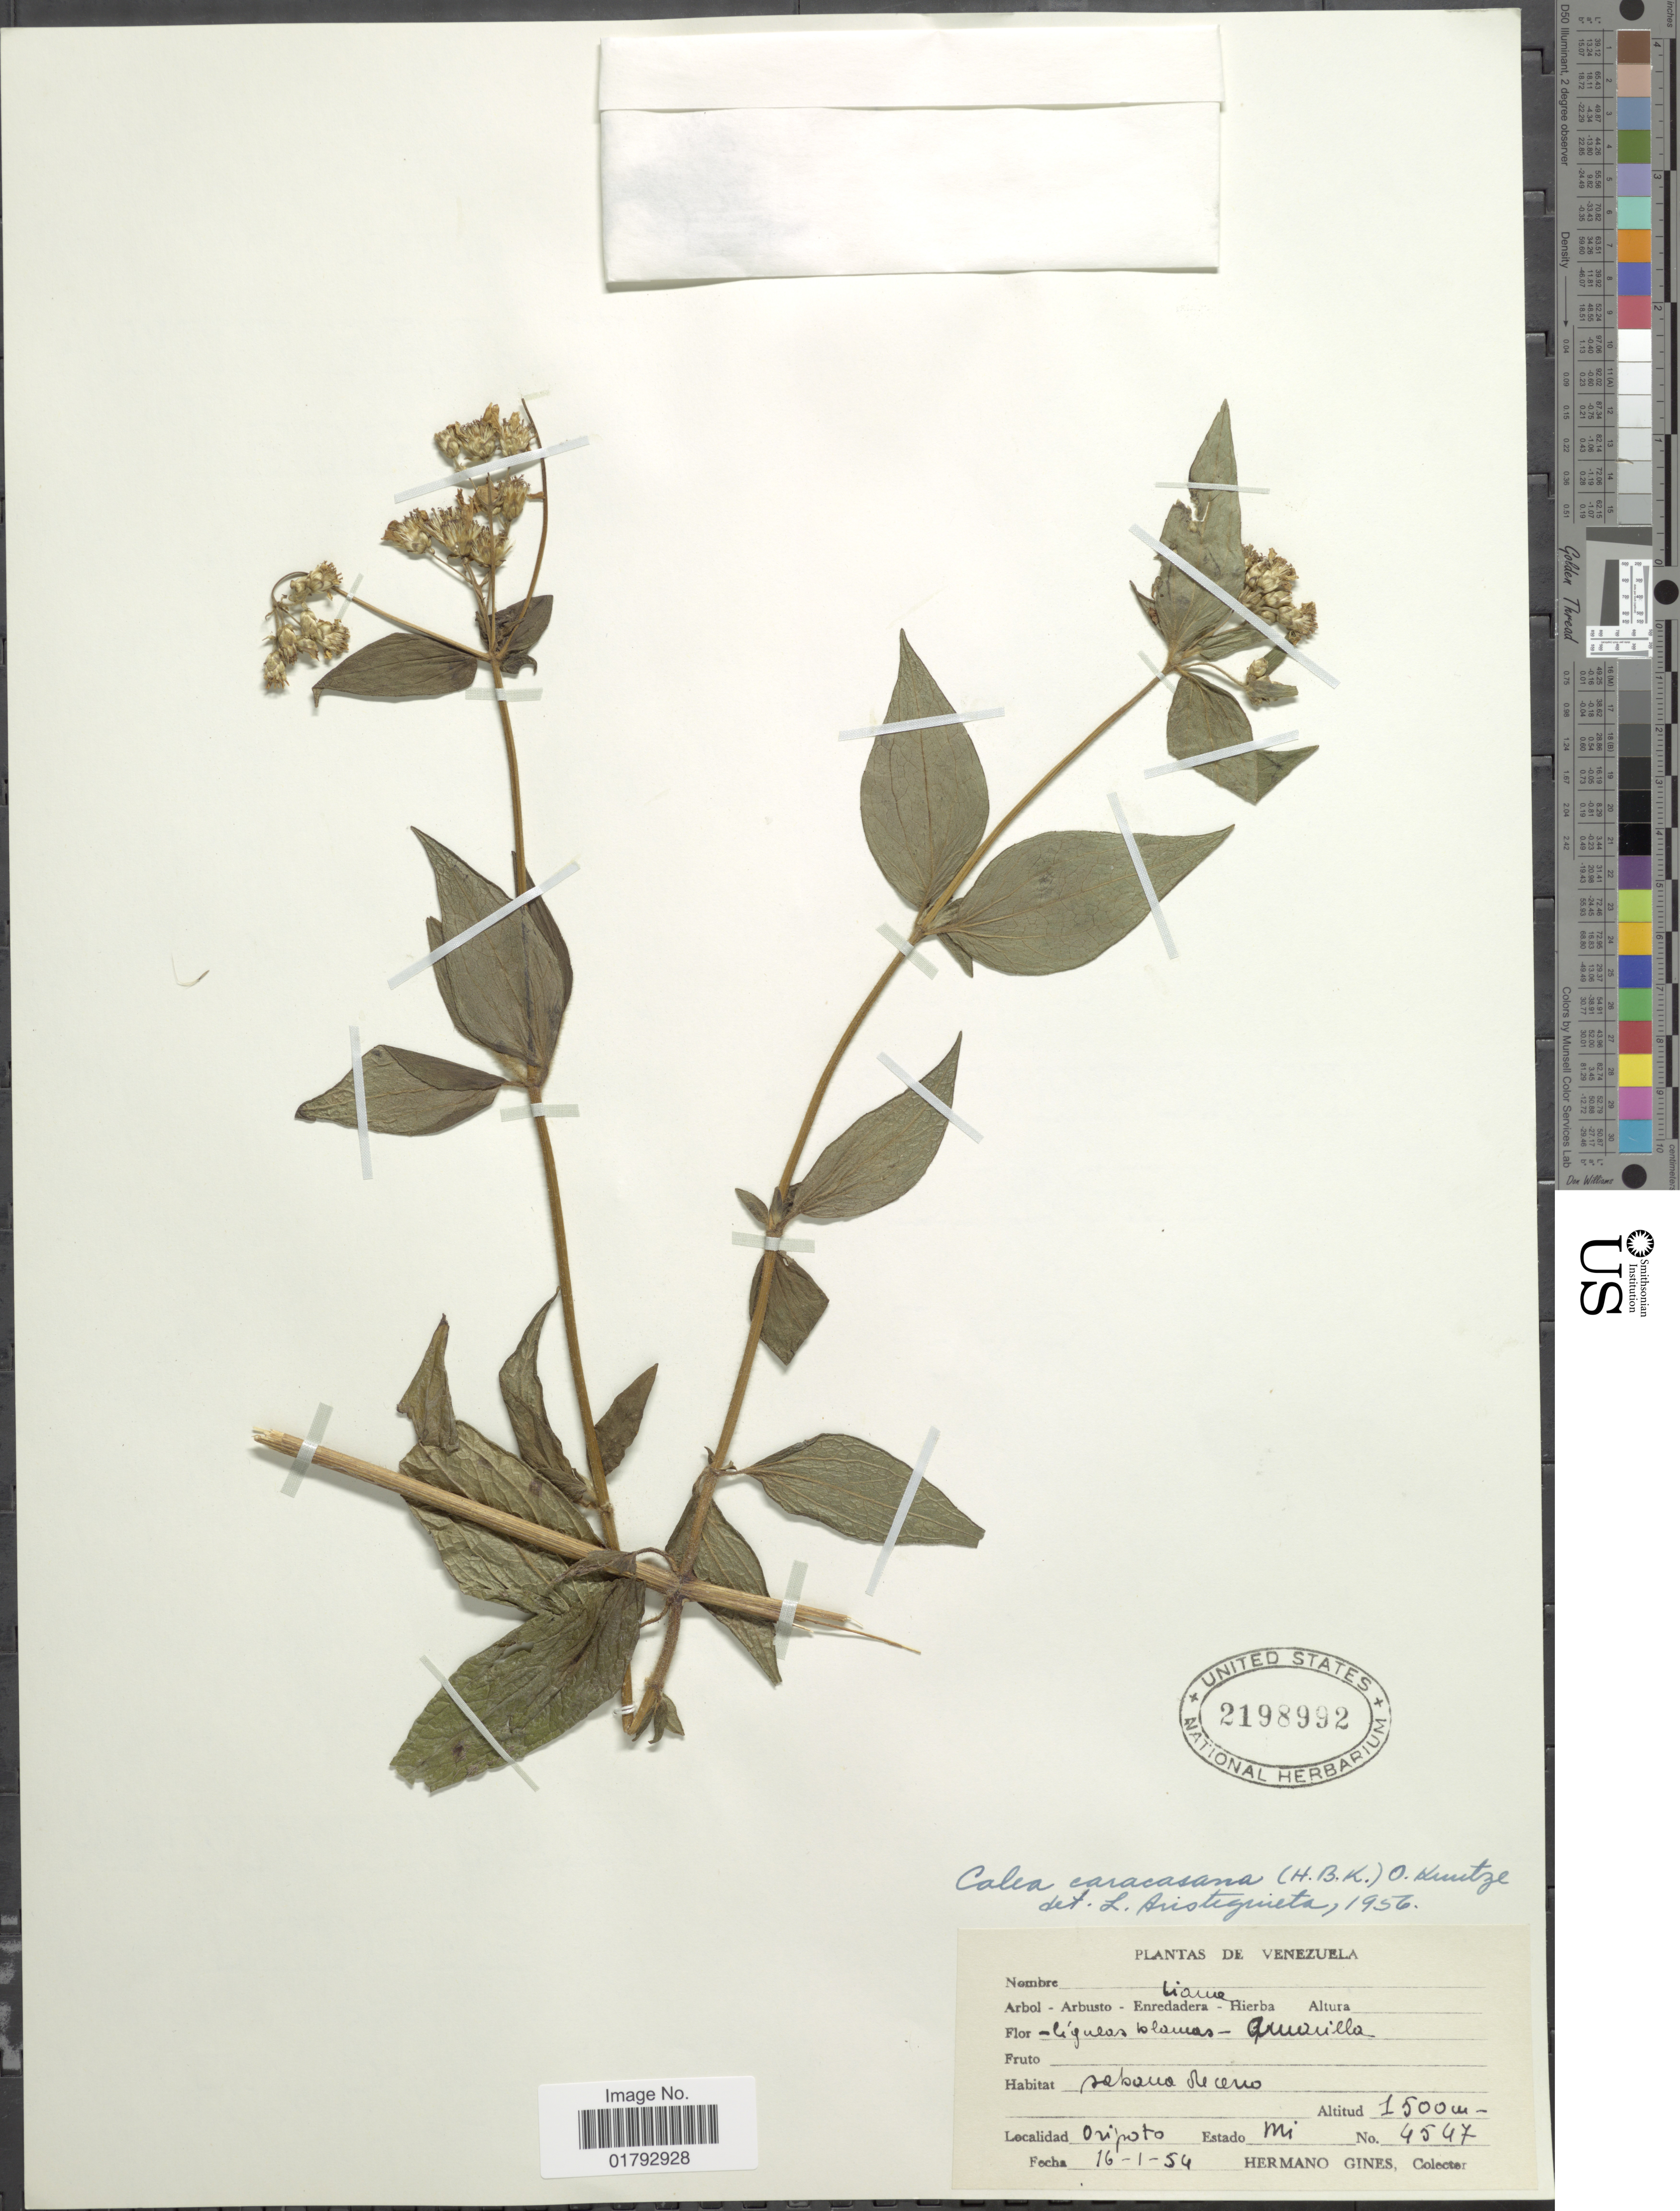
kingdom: Plantae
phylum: Tracheophyta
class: Magnoliopsida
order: Asterales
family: Asteraceae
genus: Alloispermum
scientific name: Alloispermum caracasanum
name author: (Kunth) H. Rob.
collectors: Bro. Gines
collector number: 4547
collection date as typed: Transcribed d/m/y: 16/1/54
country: Venezuela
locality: Oripoto, Estado Mi.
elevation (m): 1500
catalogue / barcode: US 2198992